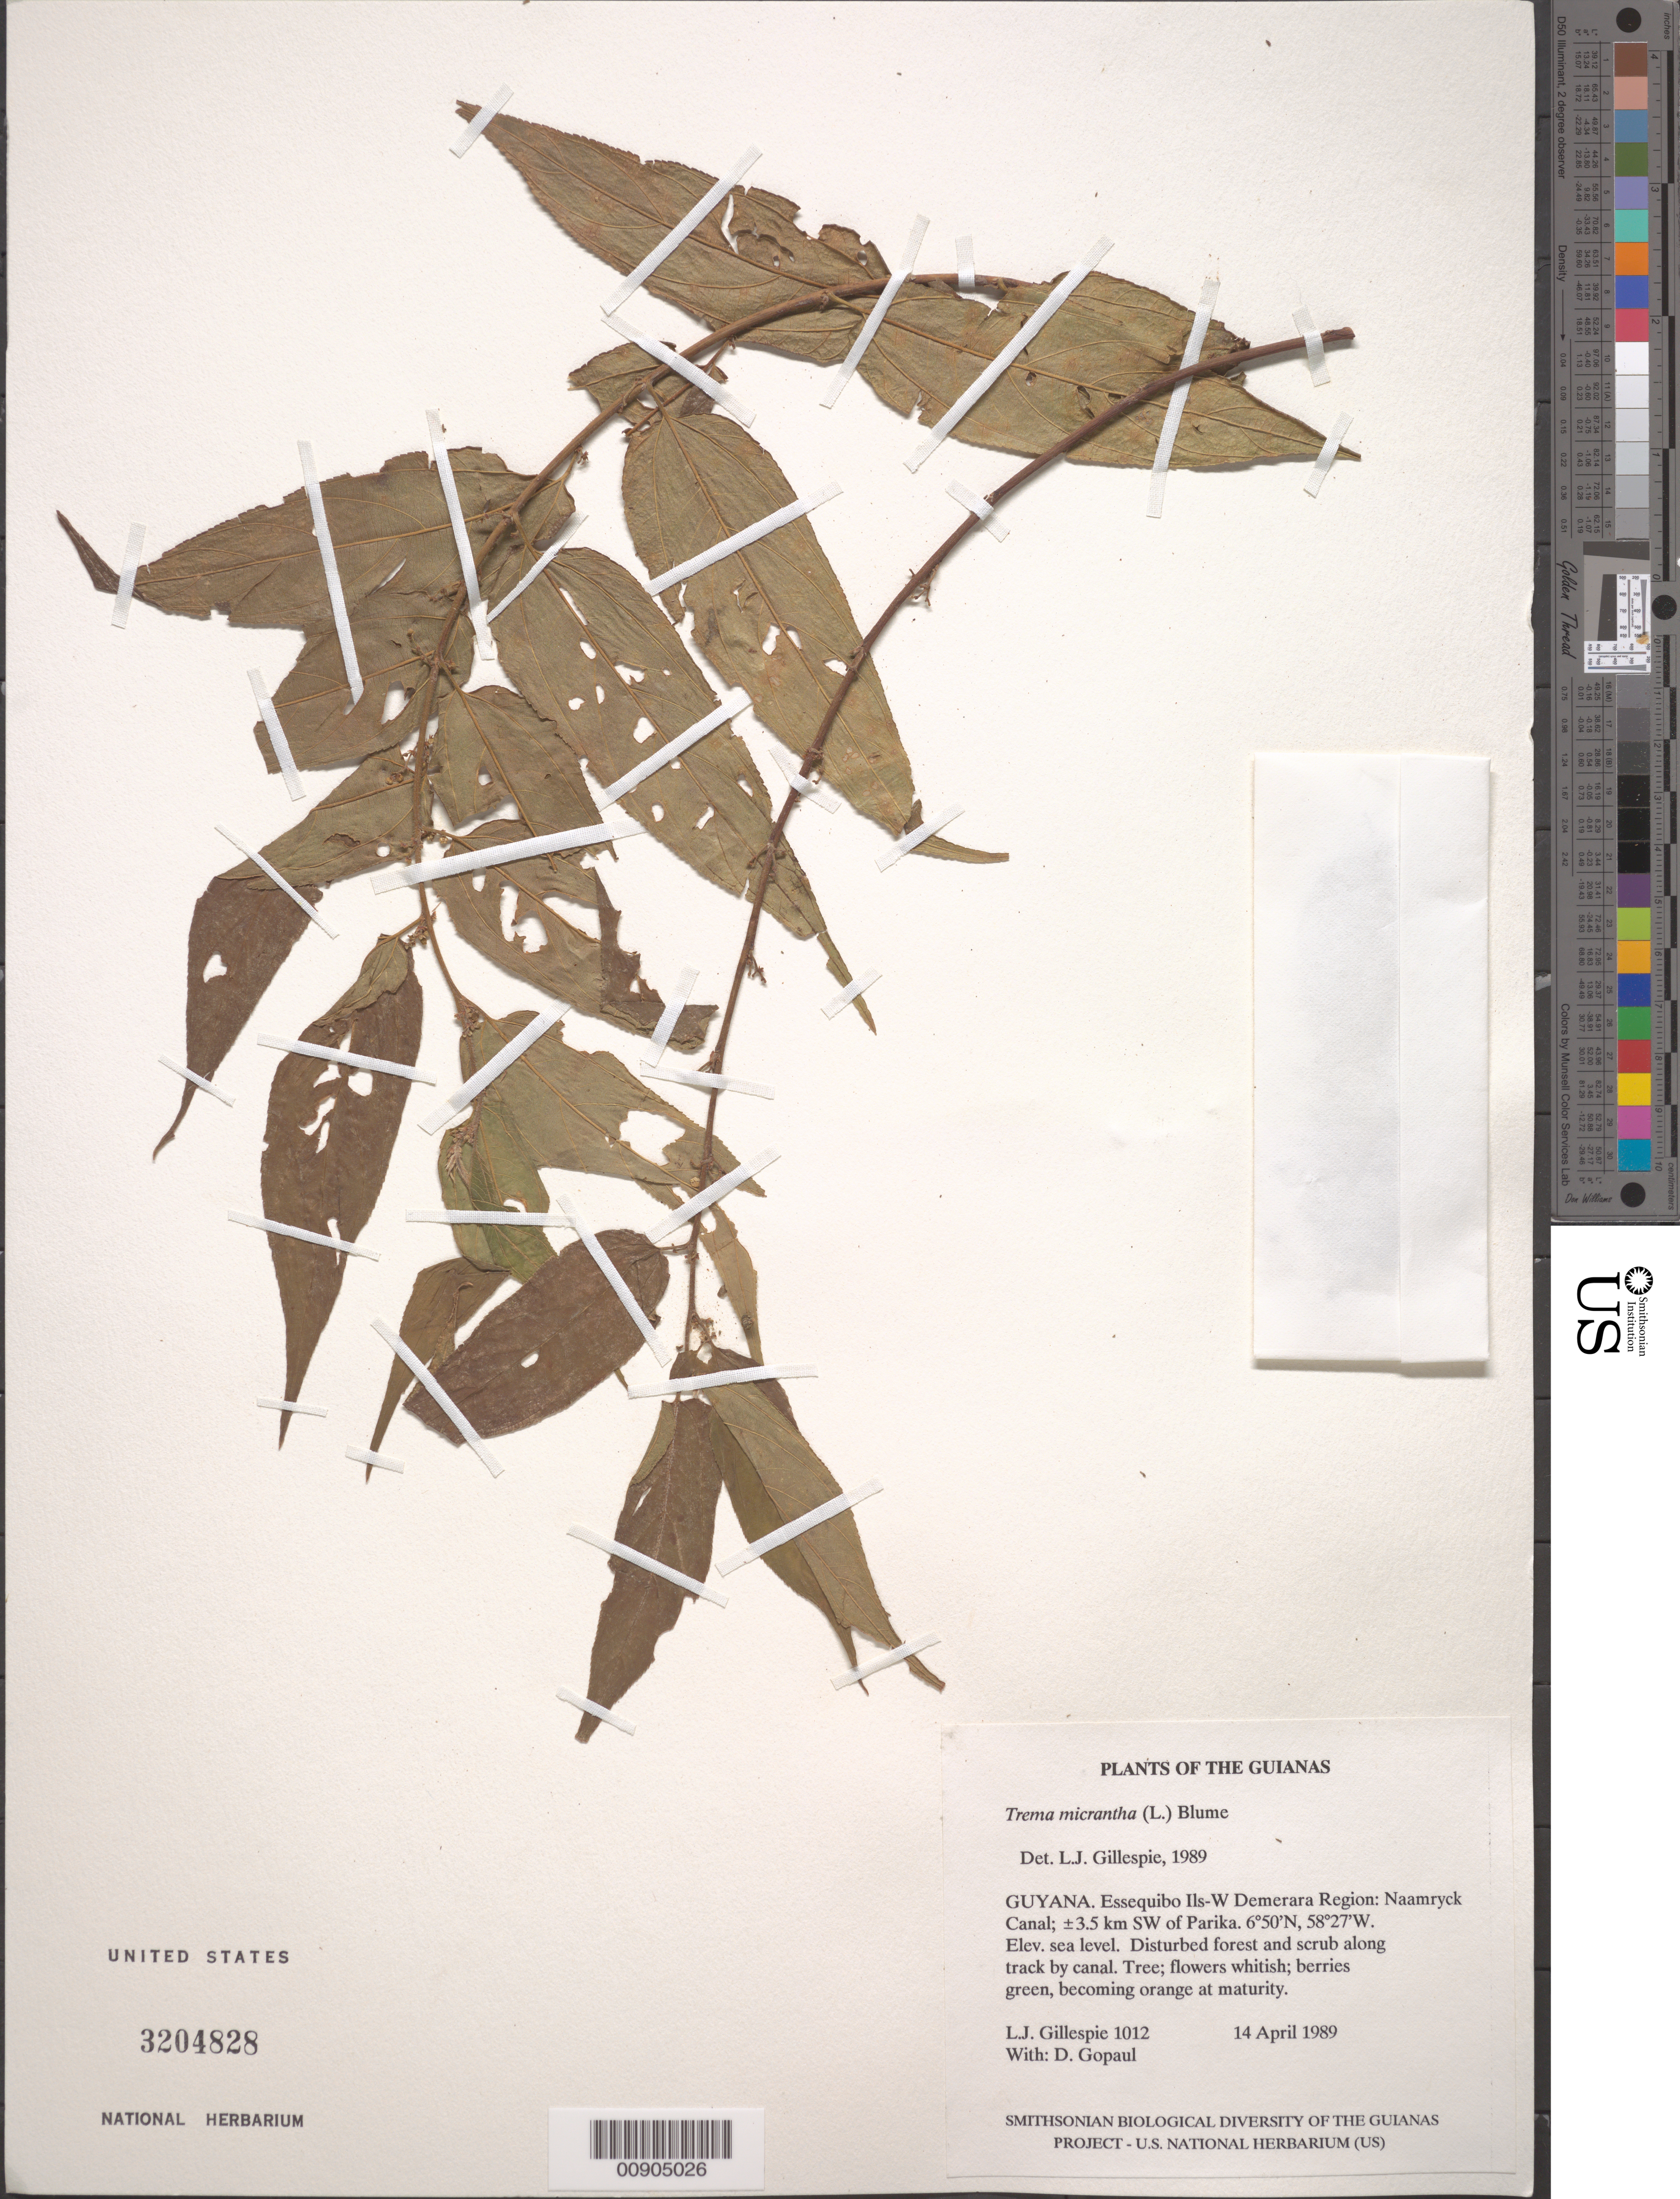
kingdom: Plantae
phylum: Tracheophyta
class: Magnoliopsida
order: Rosales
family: Cannabaceae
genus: Trema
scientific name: Trema micranthum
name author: (L.) Blume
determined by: Gillespie, L. J.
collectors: L. J. Gillespie & D. Gopaul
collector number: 1012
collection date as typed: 14 April 1989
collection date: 1989-04-14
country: Guyana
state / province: Essequibo Isl-W. Demerara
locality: Naamryck Canal; ±3.5 km SW of Parika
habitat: Disturbed forest and scrub along track by canal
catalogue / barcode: US 3204828